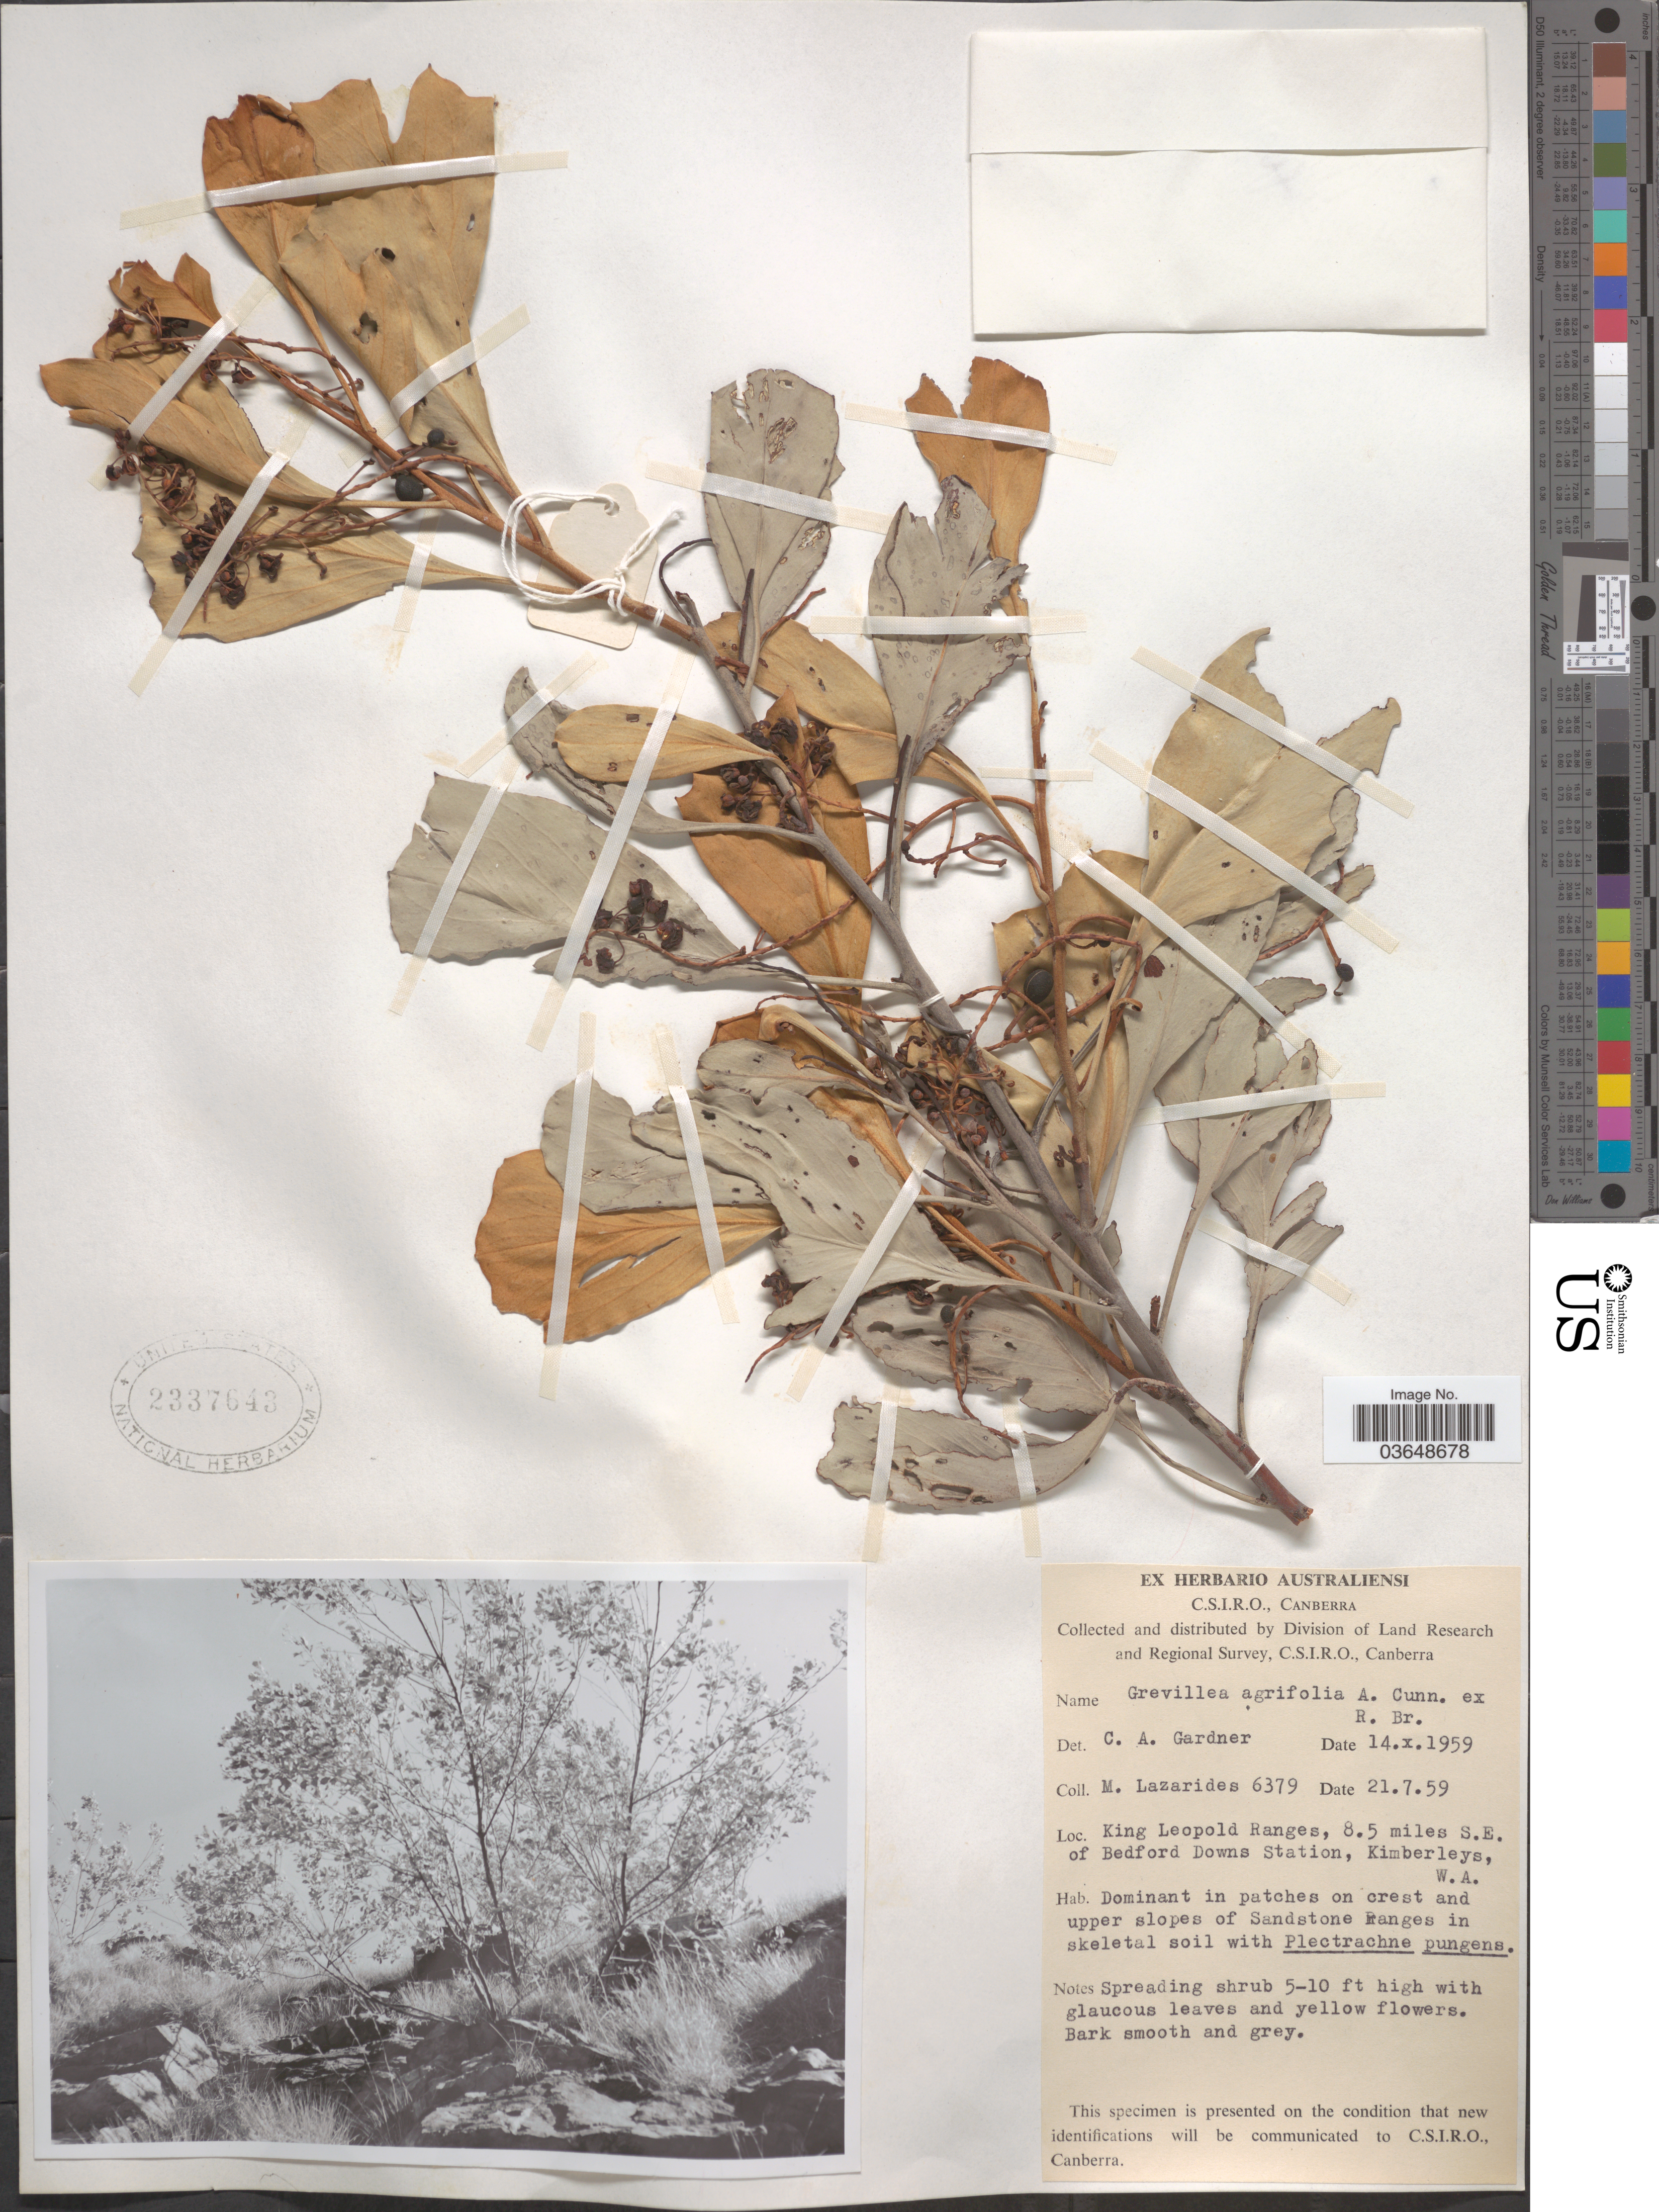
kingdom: Plantae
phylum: Tracheophyta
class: Magnoliopsida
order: Proteales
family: Proteaceae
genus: Grevillea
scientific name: Grevillea agrifolia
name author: A. Cunn. ex R. Br.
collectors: M. Lazarides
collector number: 6379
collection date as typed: Transcribed d/m/y: 21/7/59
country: Australia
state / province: Western Australia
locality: King Leopold Ranges, 8.5 miles S.E. of Bedford Downs Station, Kimberleys.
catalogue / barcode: US 2337643